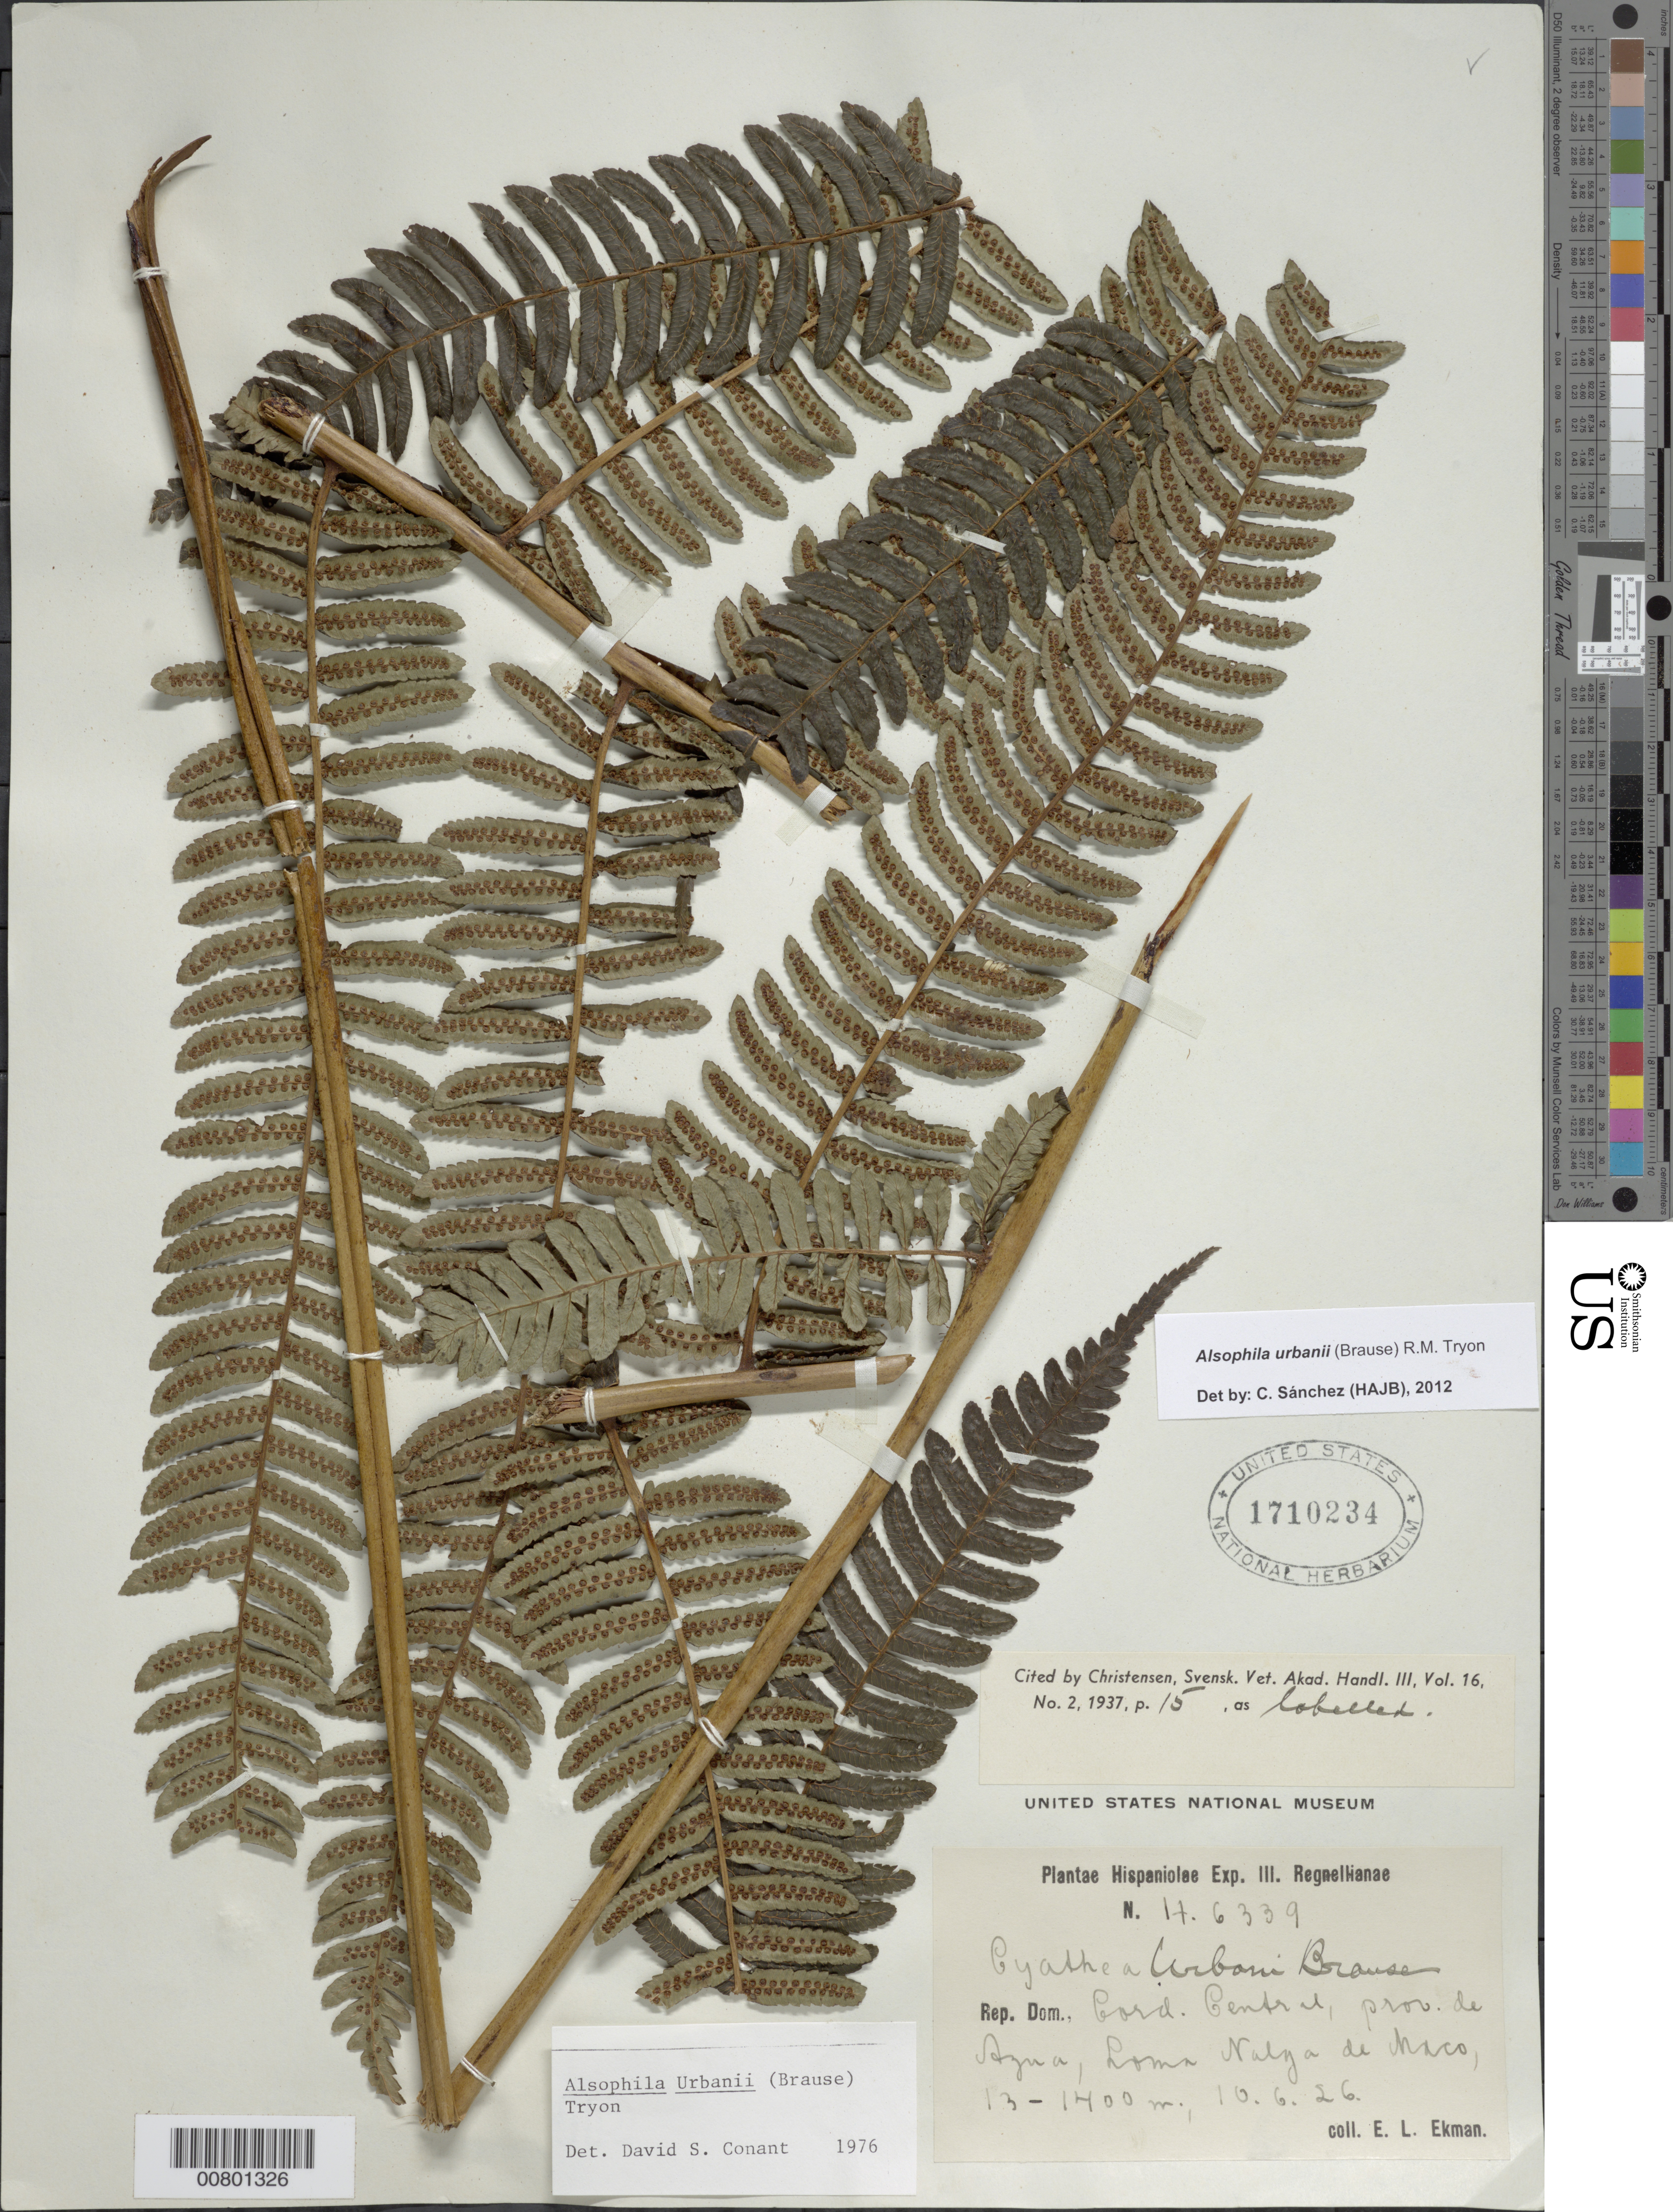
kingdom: Plantae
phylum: Tracheophyta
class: Polypodiopsida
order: Cyatheales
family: Cyatheaceae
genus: Alsophila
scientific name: Alsophila urbanii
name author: (Brause) R.M. Tryon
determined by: Conant, D. S.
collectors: E. L. Ekman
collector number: H 6339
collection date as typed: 10 Jun 1926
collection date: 1926-06-10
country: Dominican Republic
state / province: Azua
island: Hispaniola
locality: Cordillera Central, Loma Nalya de Maco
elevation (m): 1300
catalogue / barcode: US 1710234